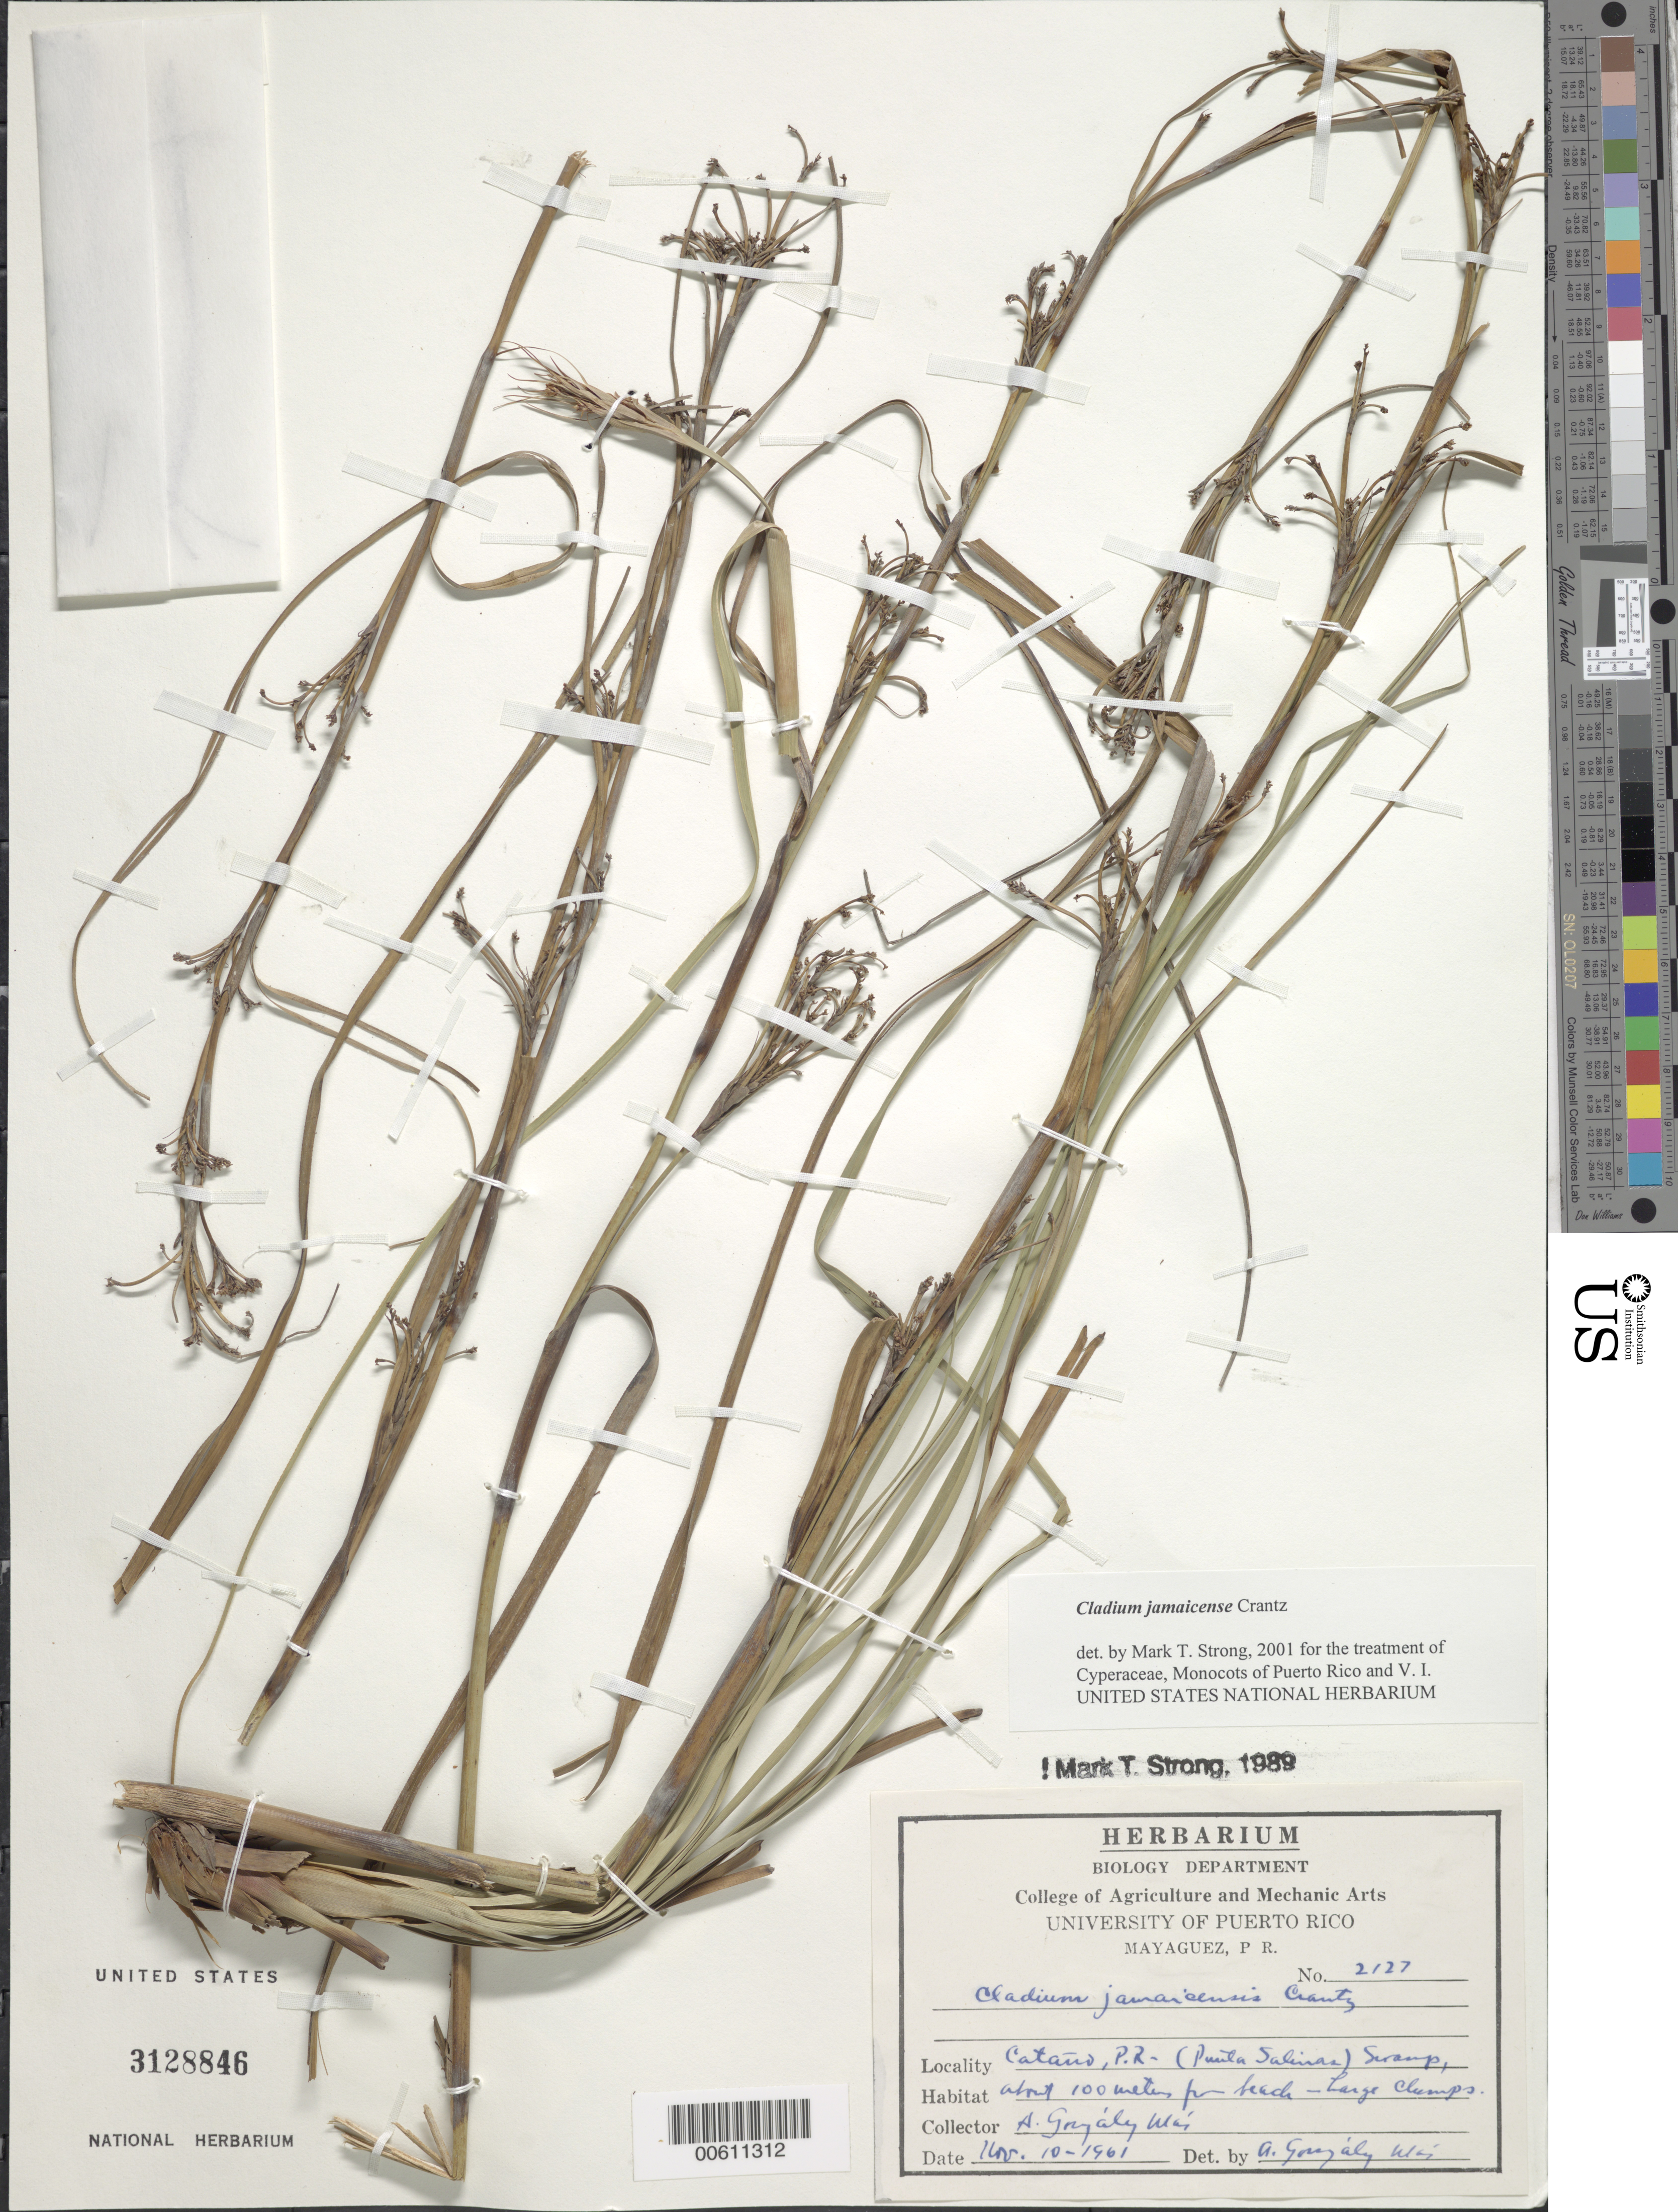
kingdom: Plantae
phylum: Tracheophyta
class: Liliopsida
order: Poales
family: Cyperaceae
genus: Cladium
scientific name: Cladium jamaicense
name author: Crantz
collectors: A. C. González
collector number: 2127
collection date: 1901-11-10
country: Puerto Rico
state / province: Mayagüez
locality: Mayaguez, P.R., Catano, P.R. (Punta Salinsa)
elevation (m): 100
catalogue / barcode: US 3128846